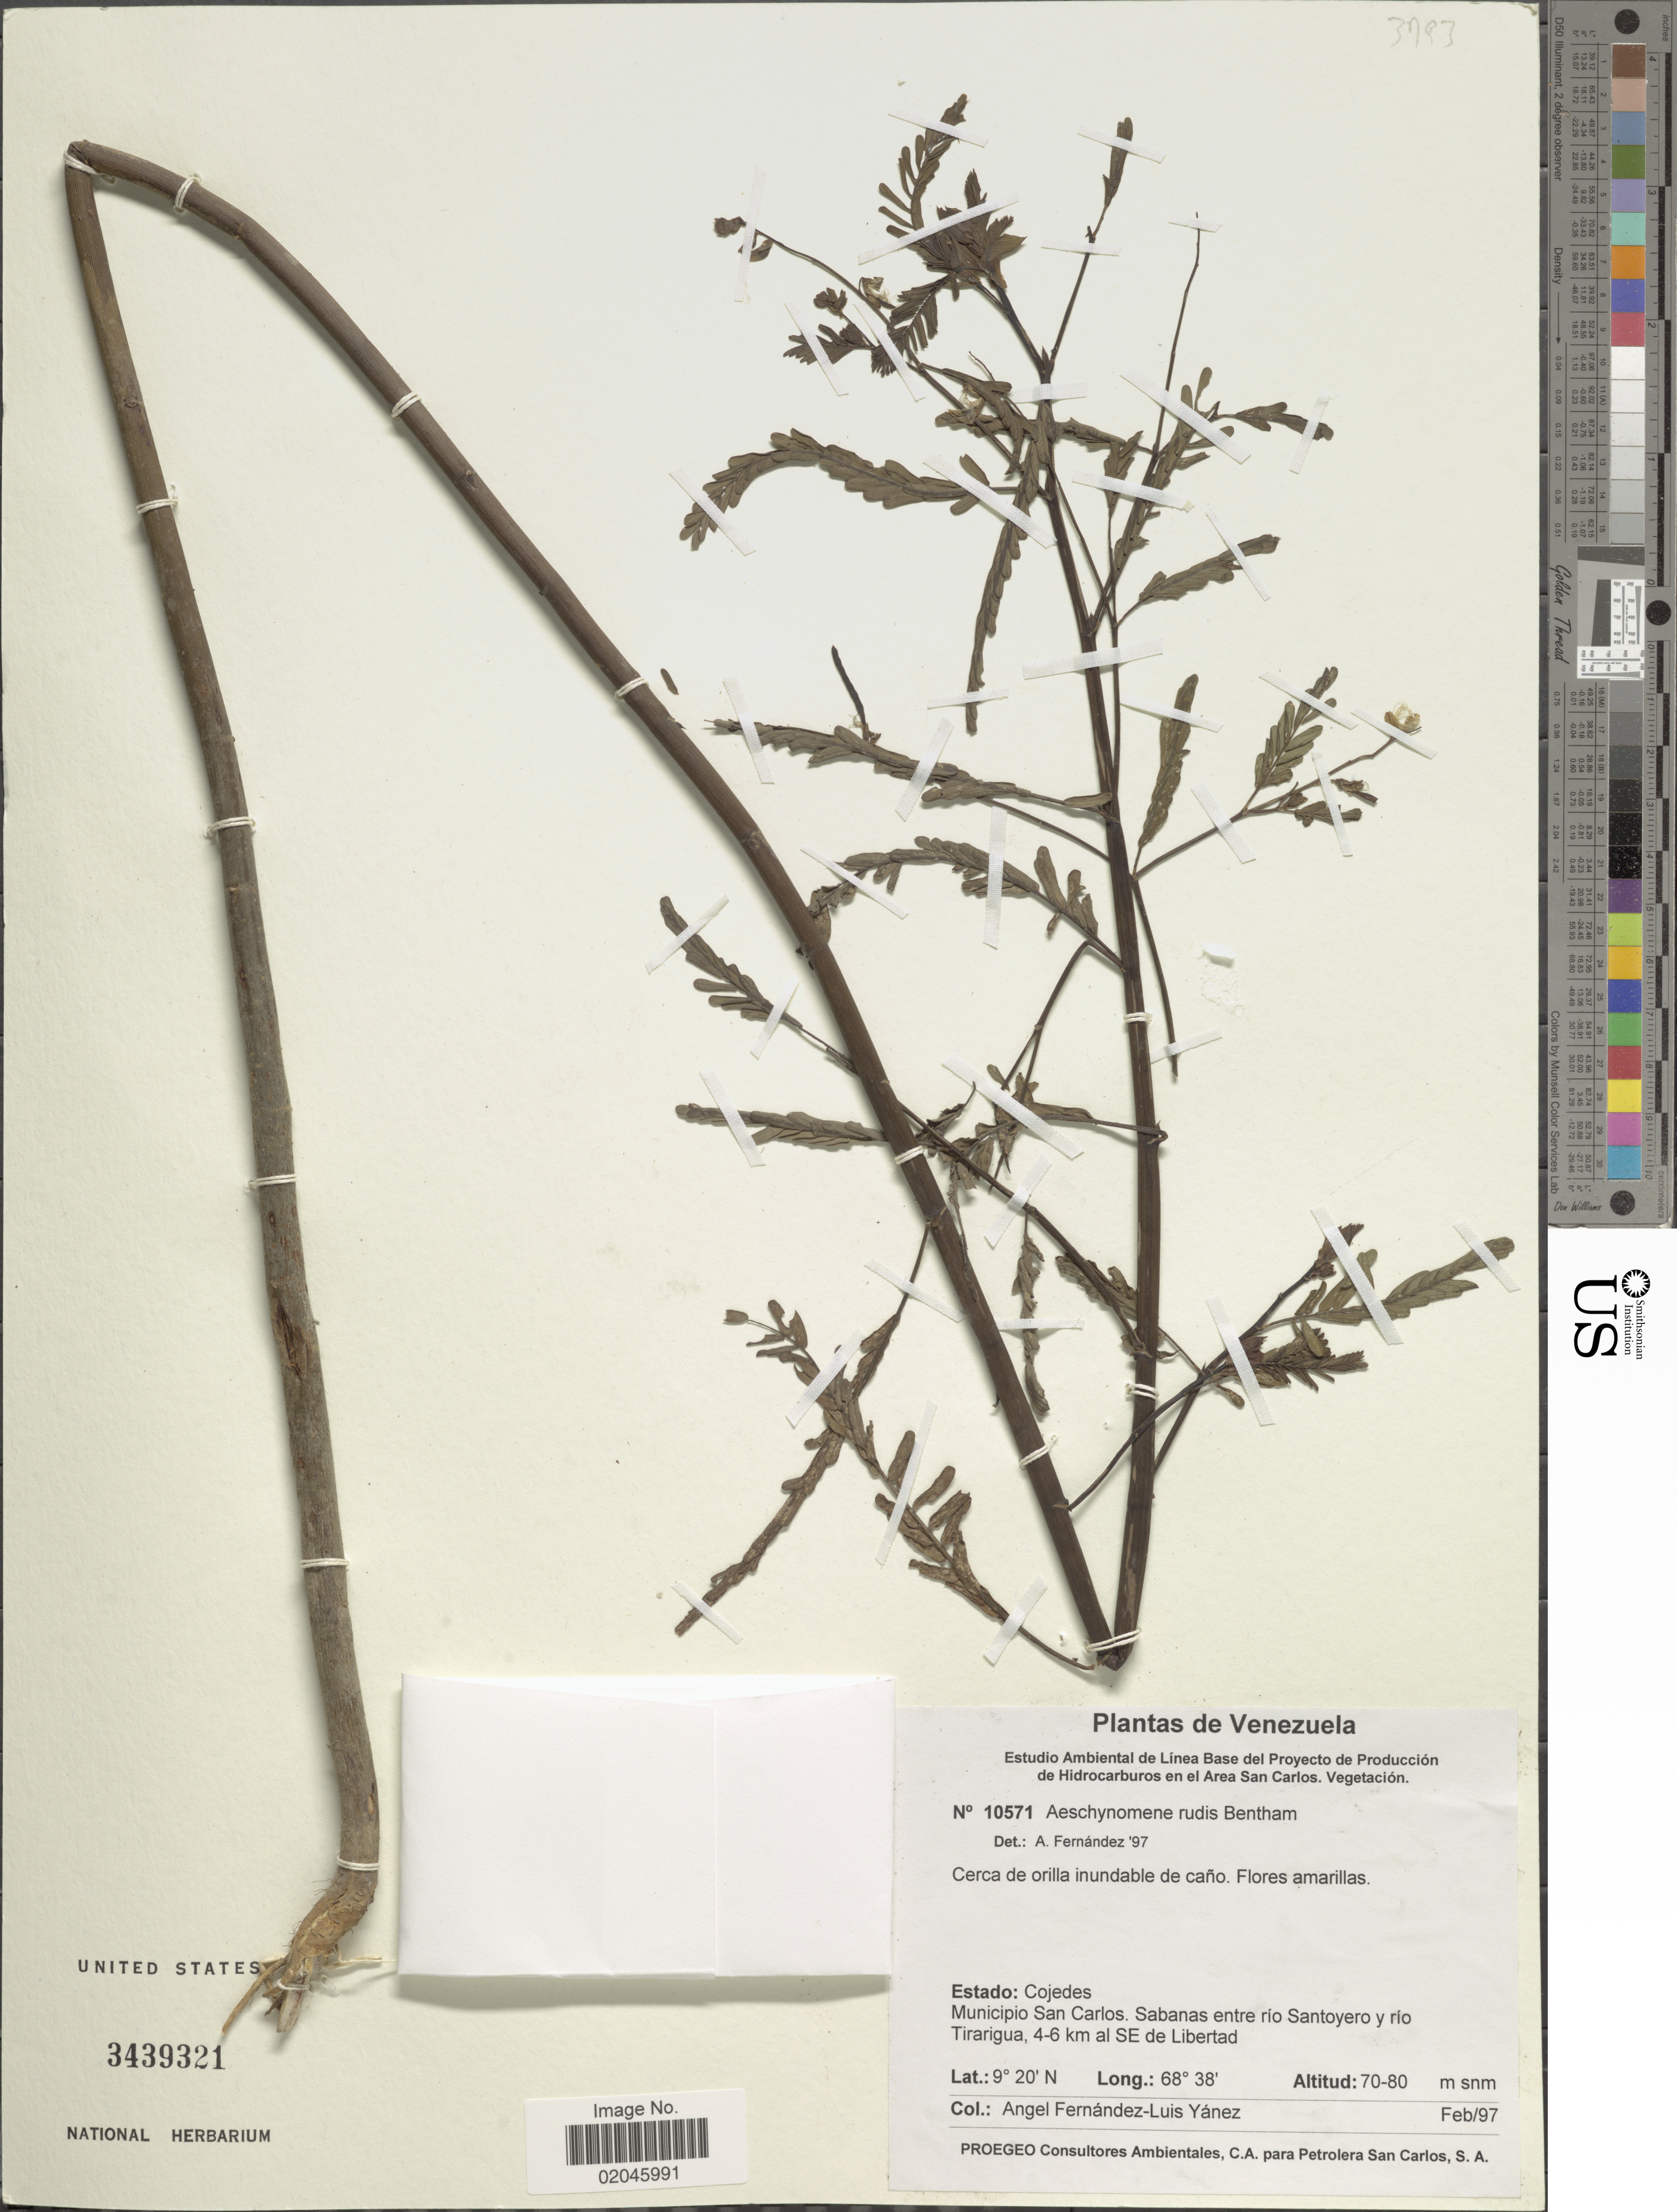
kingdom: Plantae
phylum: Tracheophyta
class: Magnoliopsida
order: Fabales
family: Fabaceae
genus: Aeschynomene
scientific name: Aeschynomene rudis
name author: Benth.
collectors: Á. Fernández & L. Yanez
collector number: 10571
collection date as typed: Transcribed d/m/y: /2/97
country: Venezuela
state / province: Cojedes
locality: Municipio San Carlos. Sabanas entre rio Samtoyero y rio Tirarigua, 4-6 km al SE de Libertad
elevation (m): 70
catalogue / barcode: US 3439321